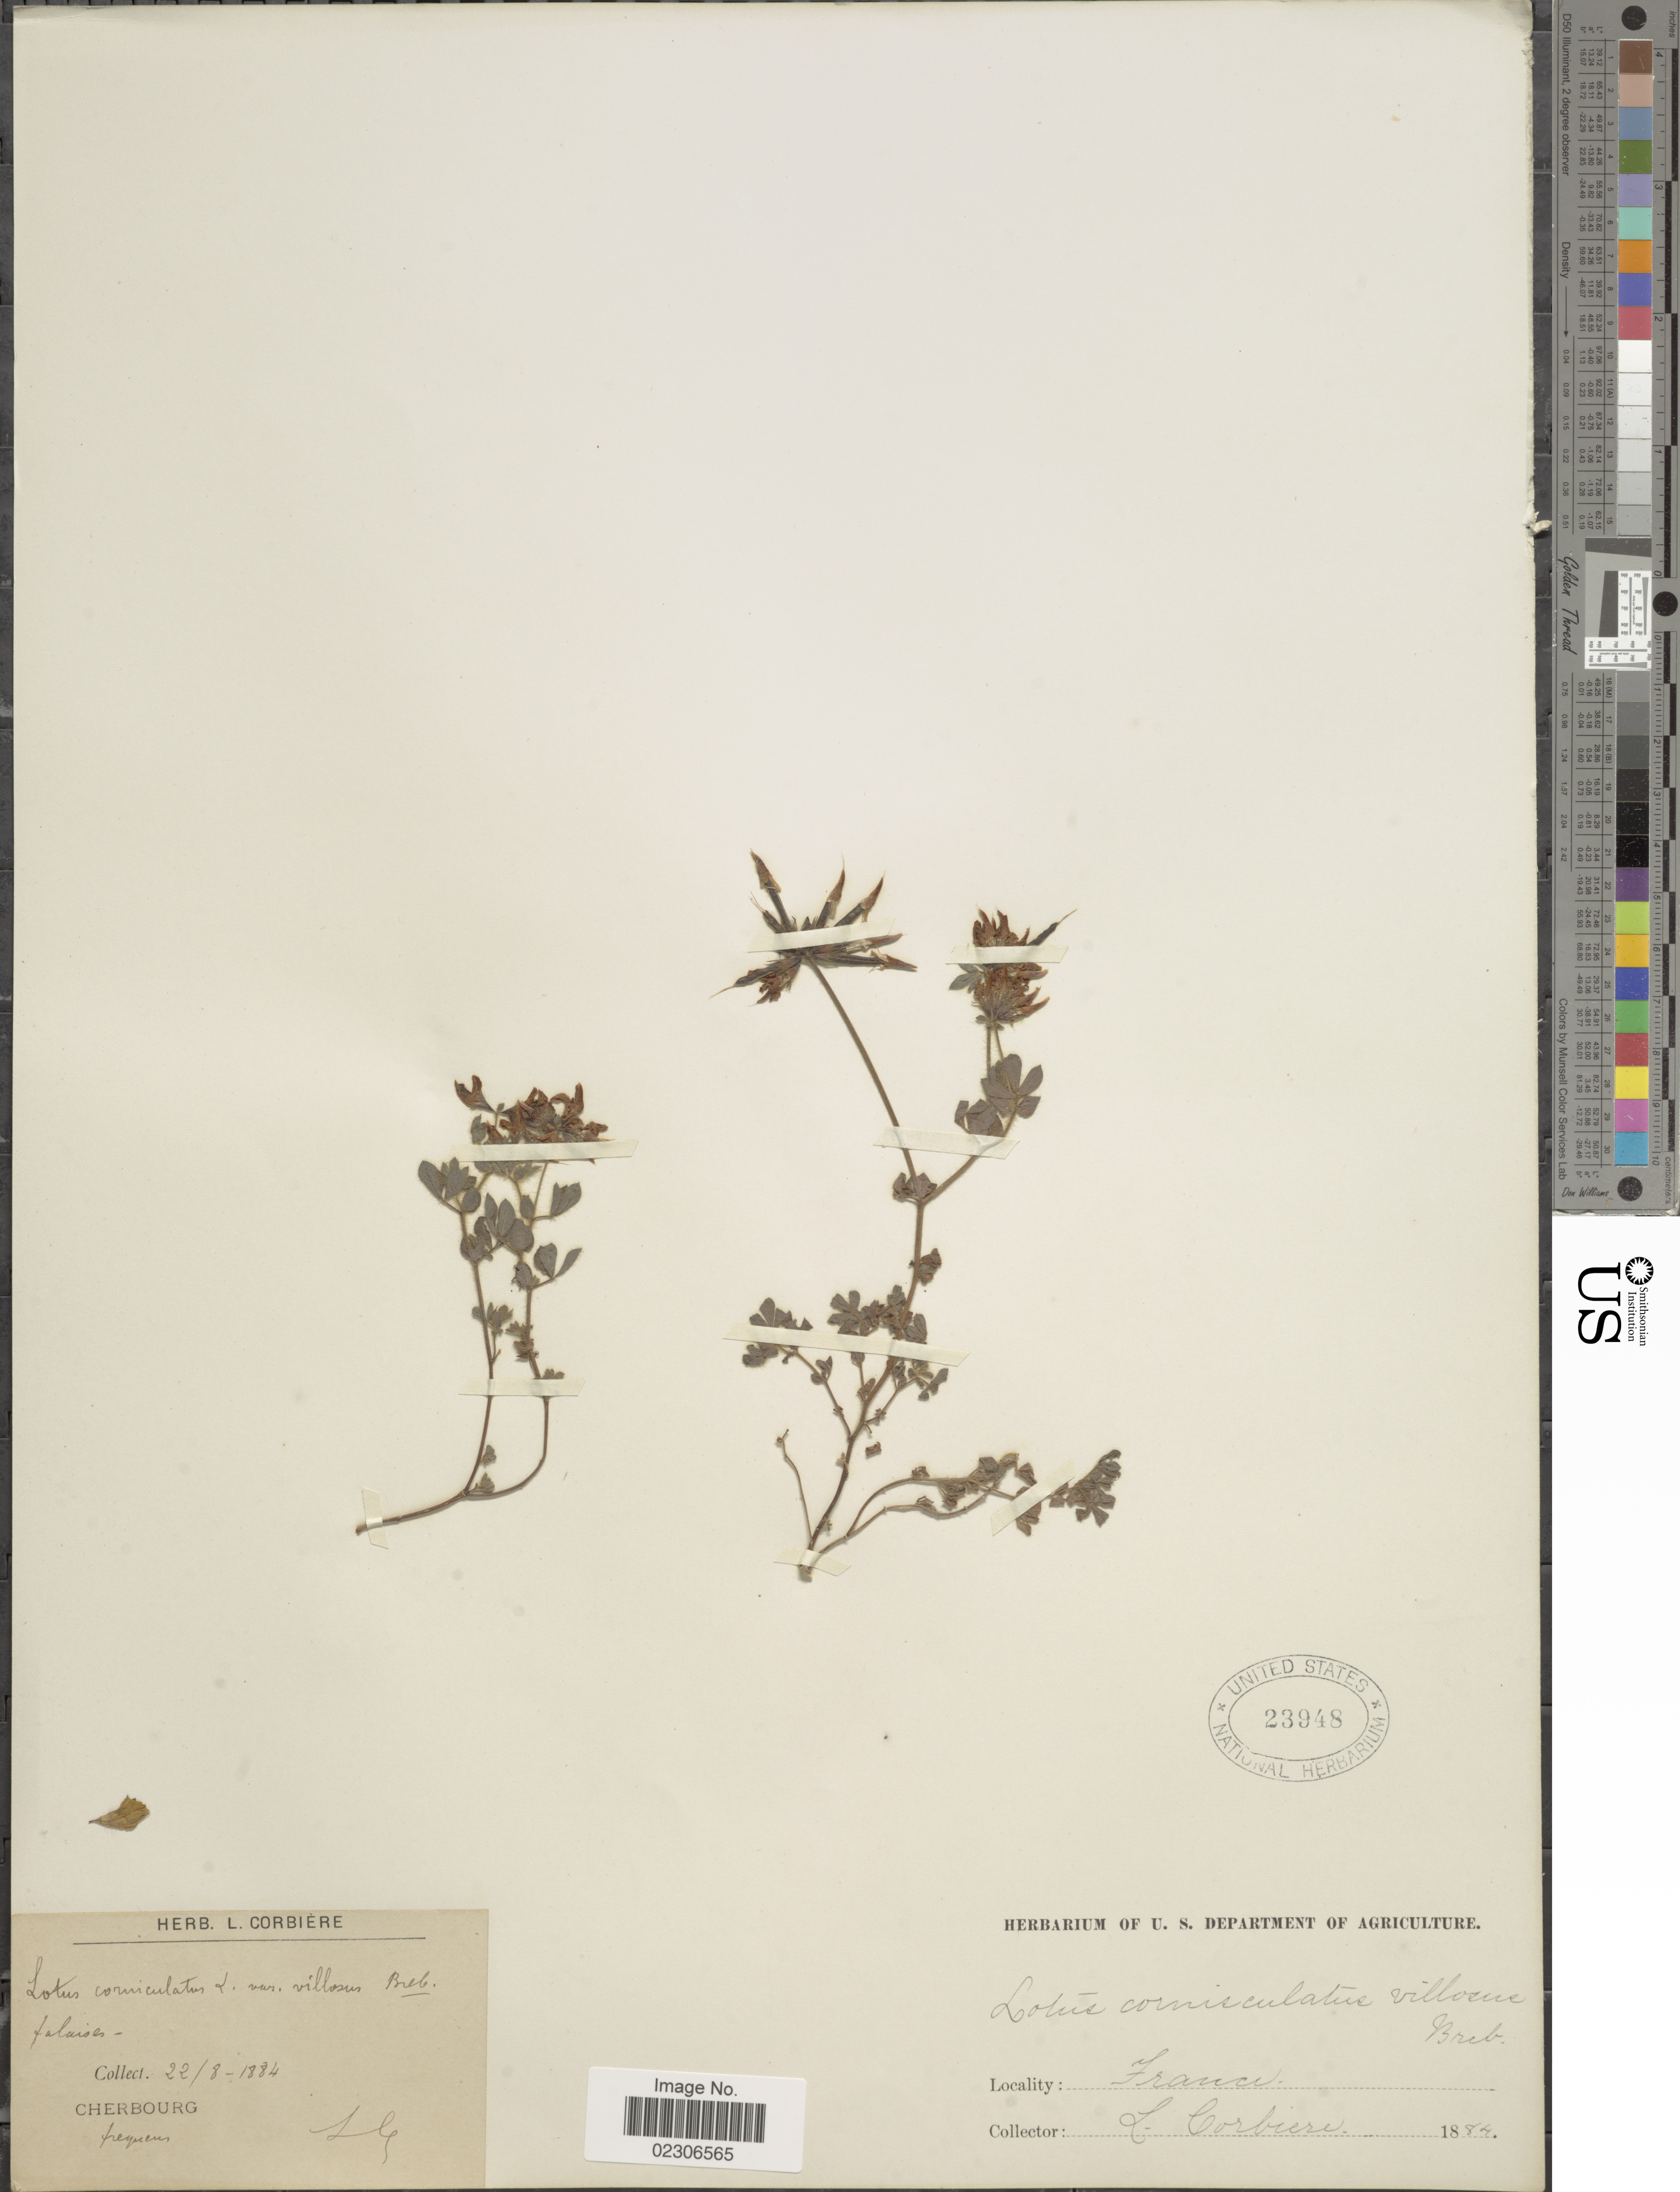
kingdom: Plantae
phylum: Tracheophyta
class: Magnoliopsida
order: Fabales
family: Fabaceae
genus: Lotus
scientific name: Lotus corniculatus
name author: L.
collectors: L. Corbière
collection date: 1884-08-22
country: France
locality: Cherbourg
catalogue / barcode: US 23948